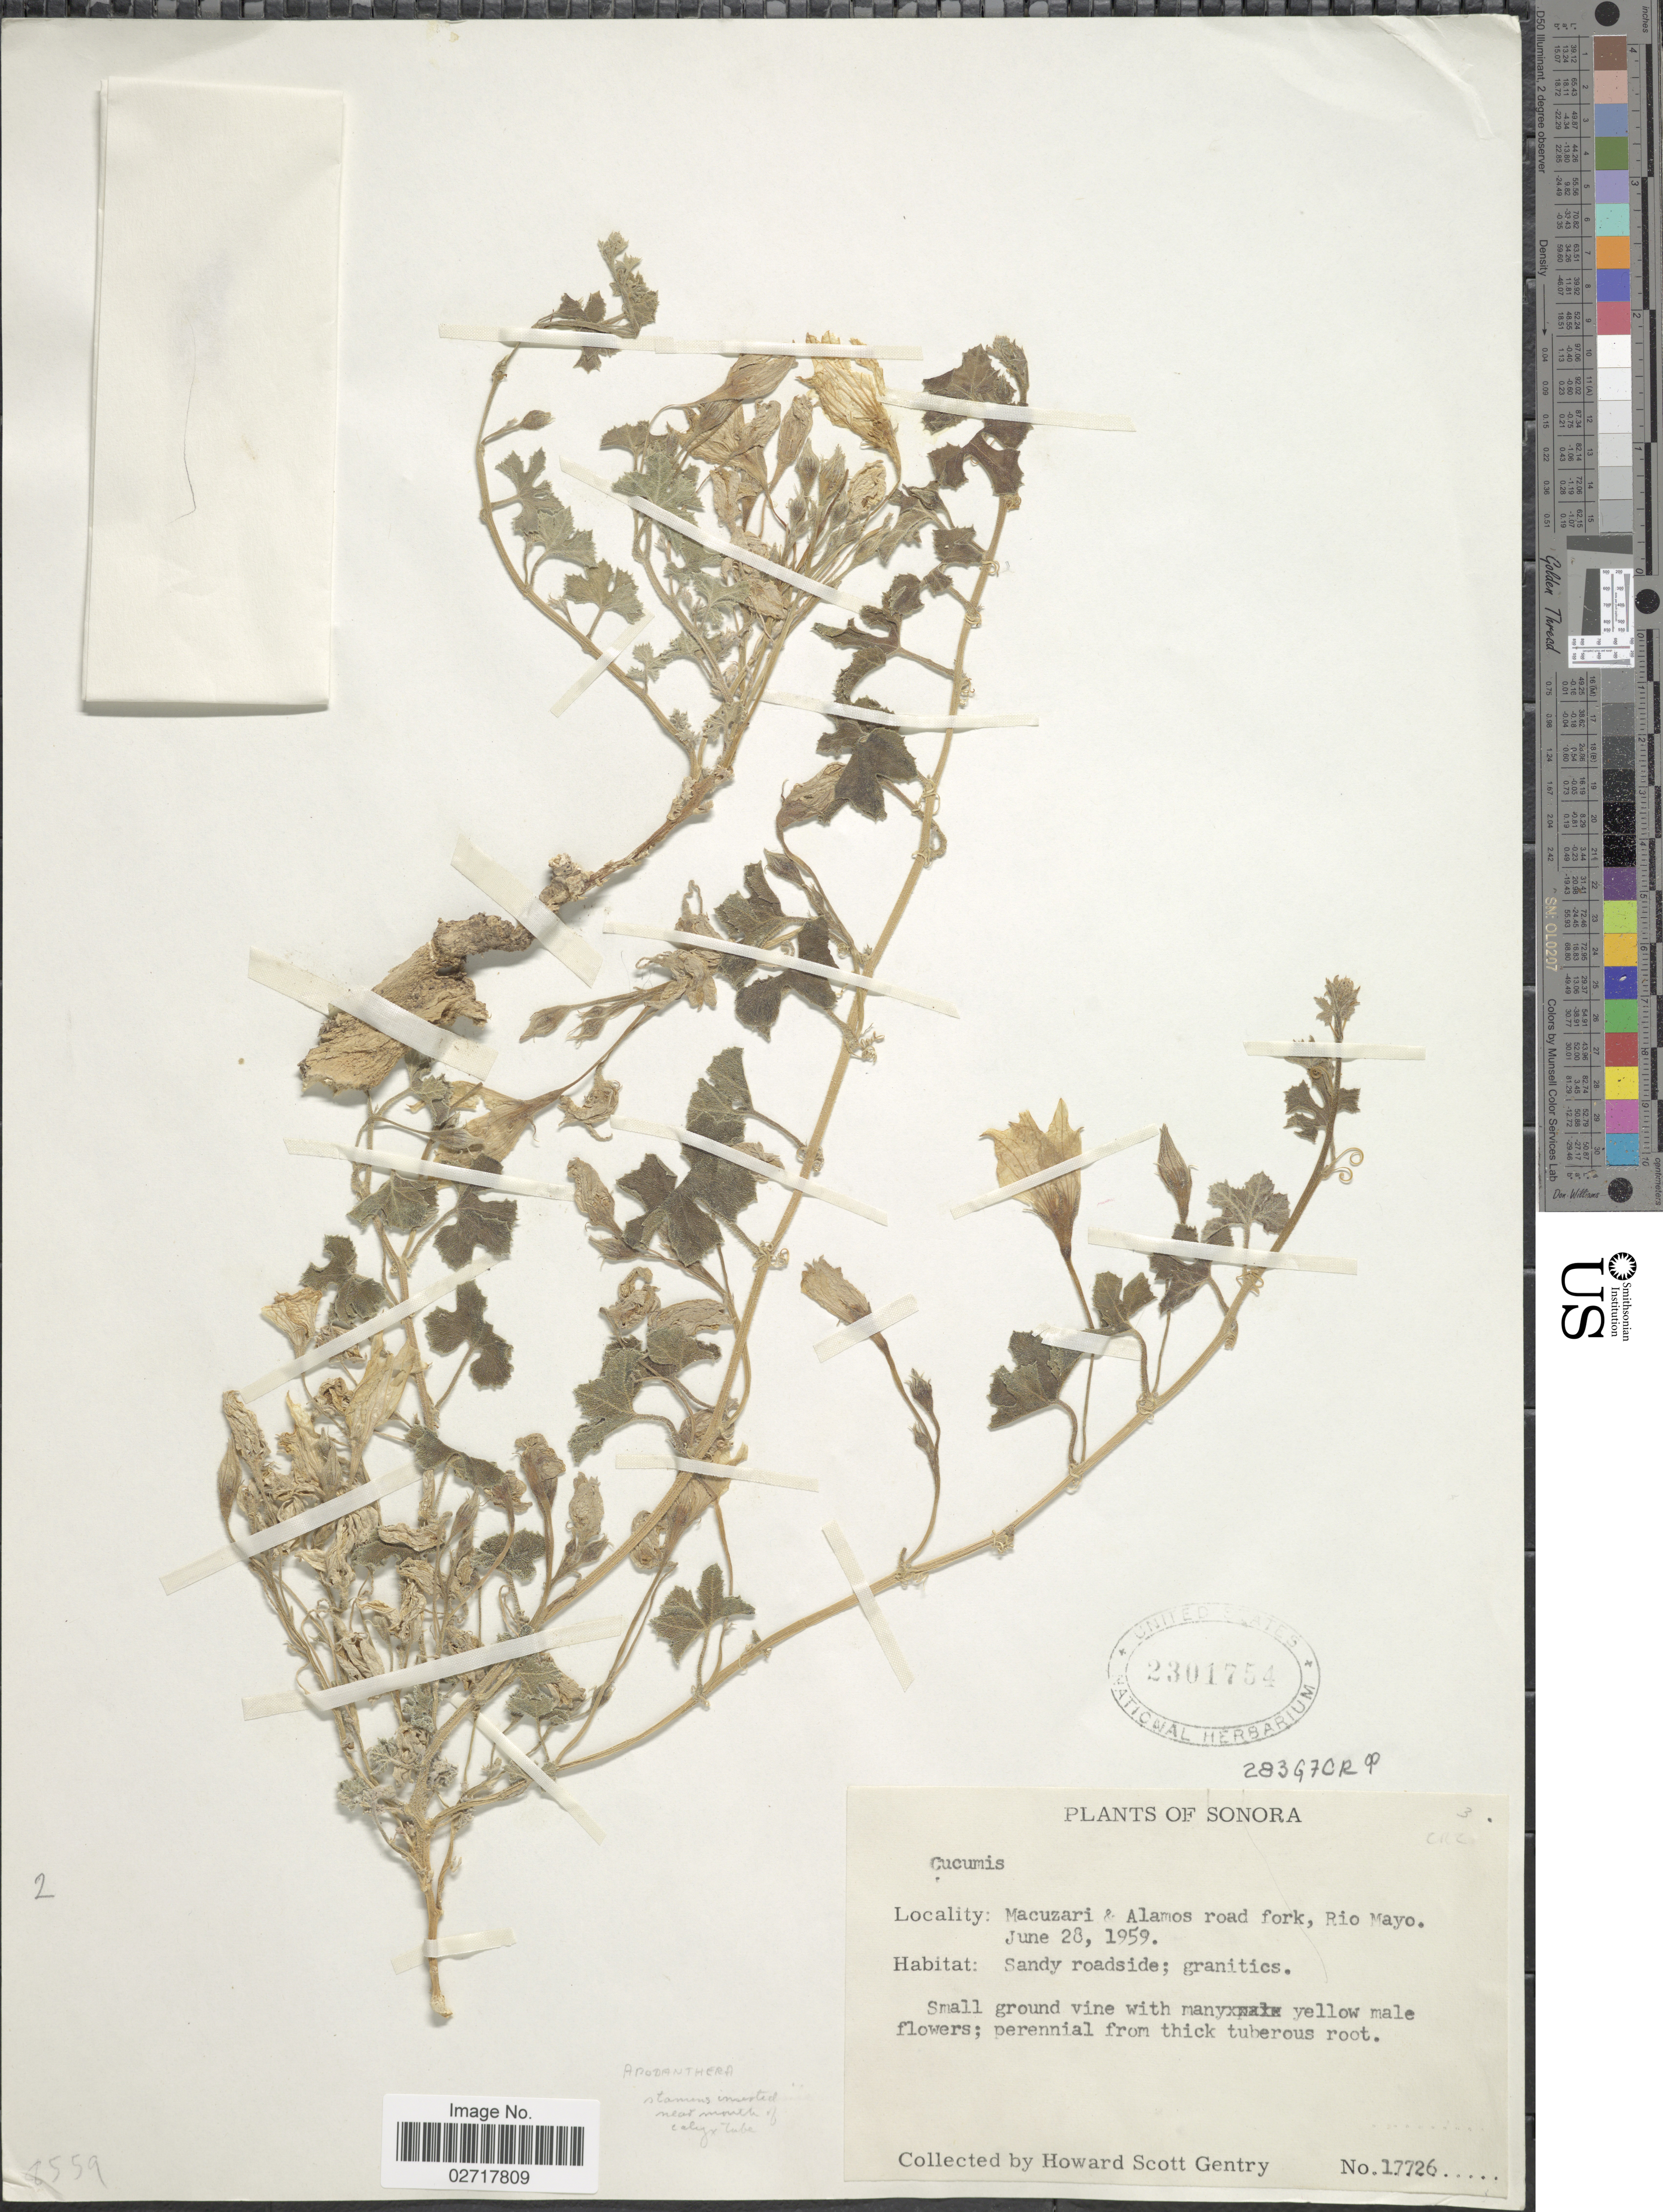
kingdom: Plantae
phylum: Tracheophyta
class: Magnoliopsida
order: Cucurbitales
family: Cucurbitaceae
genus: Apodanthera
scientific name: Apodanthera sp.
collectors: H. S. Gentry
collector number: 17726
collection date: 1959-06-28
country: Mexico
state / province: Sonora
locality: Macuzari & Alamos road fork, Rio Mayo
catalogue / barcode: US 2301754